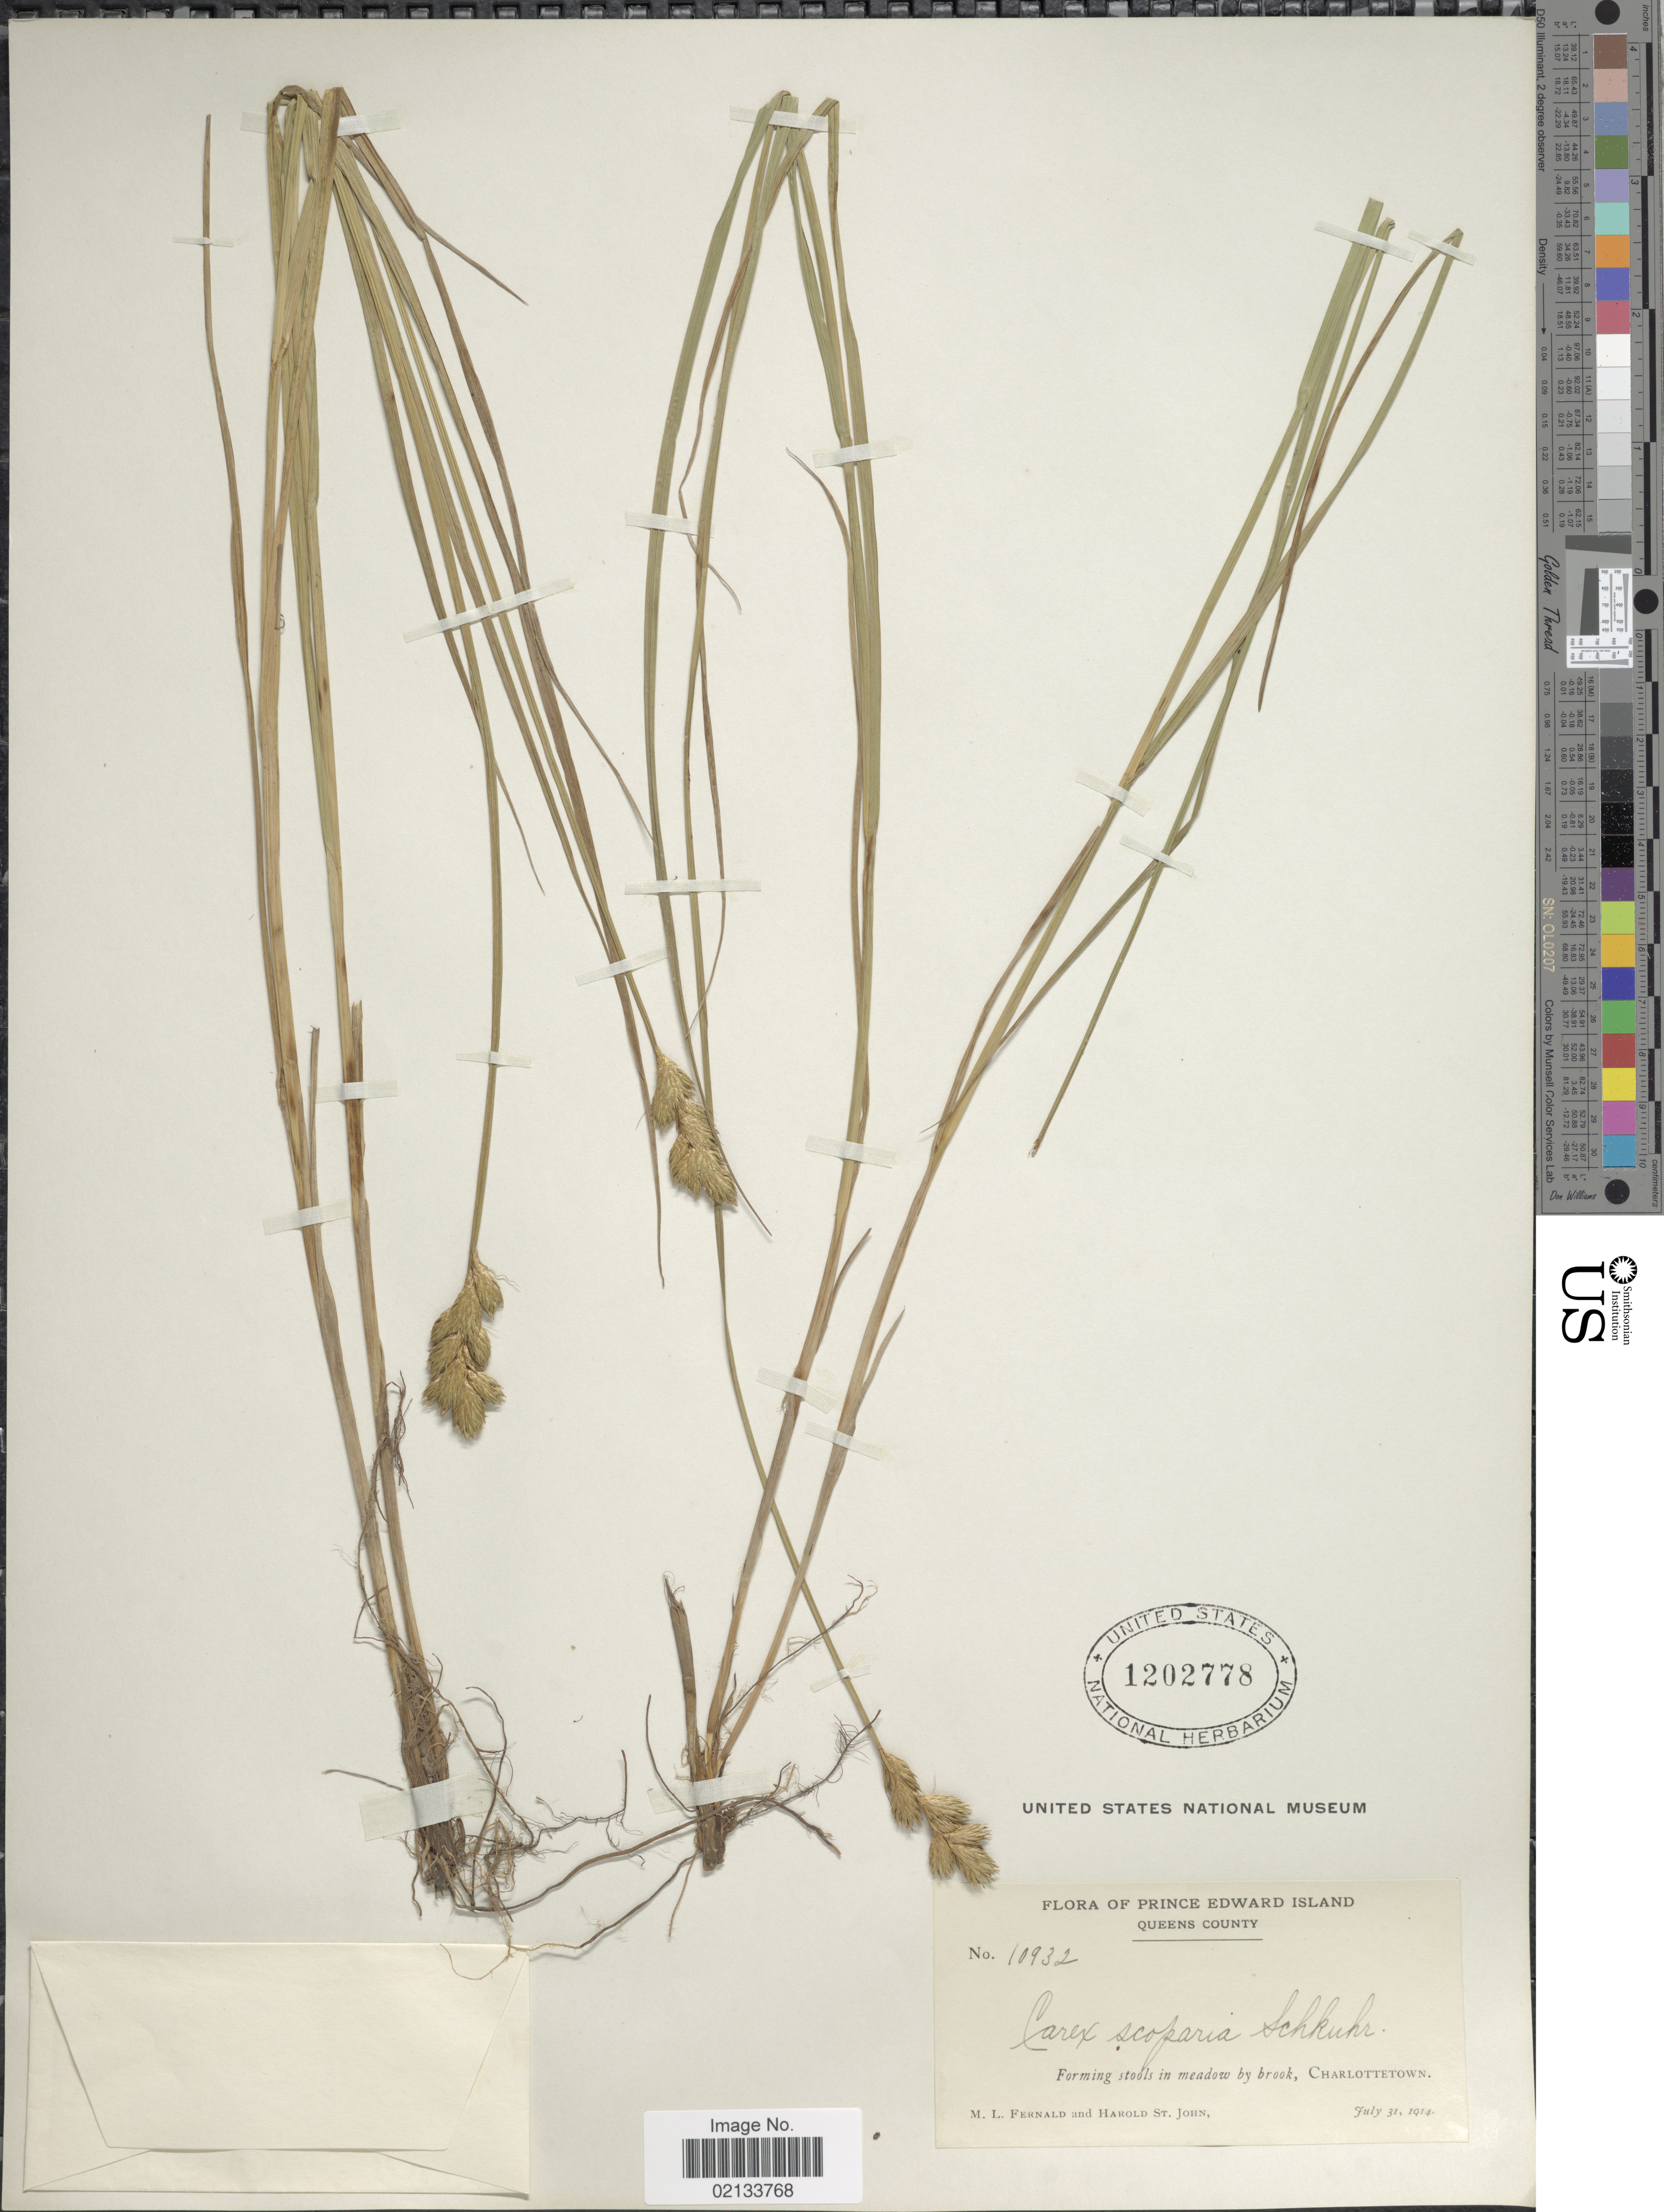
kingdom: Plantae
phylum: Tracheophyta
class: Liliopsida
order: Poales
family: Cyperaceae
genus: Carex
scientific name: Carex scoparia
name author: Schkuhr ex Willd.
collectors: M. L. Fernald & H. St. John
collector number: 10932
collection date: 1914-07-31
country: Canada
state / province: Prince Edward Island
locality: Queens County, Forming stools in meadow by brook, Charlottetown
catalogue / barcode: US 1202778